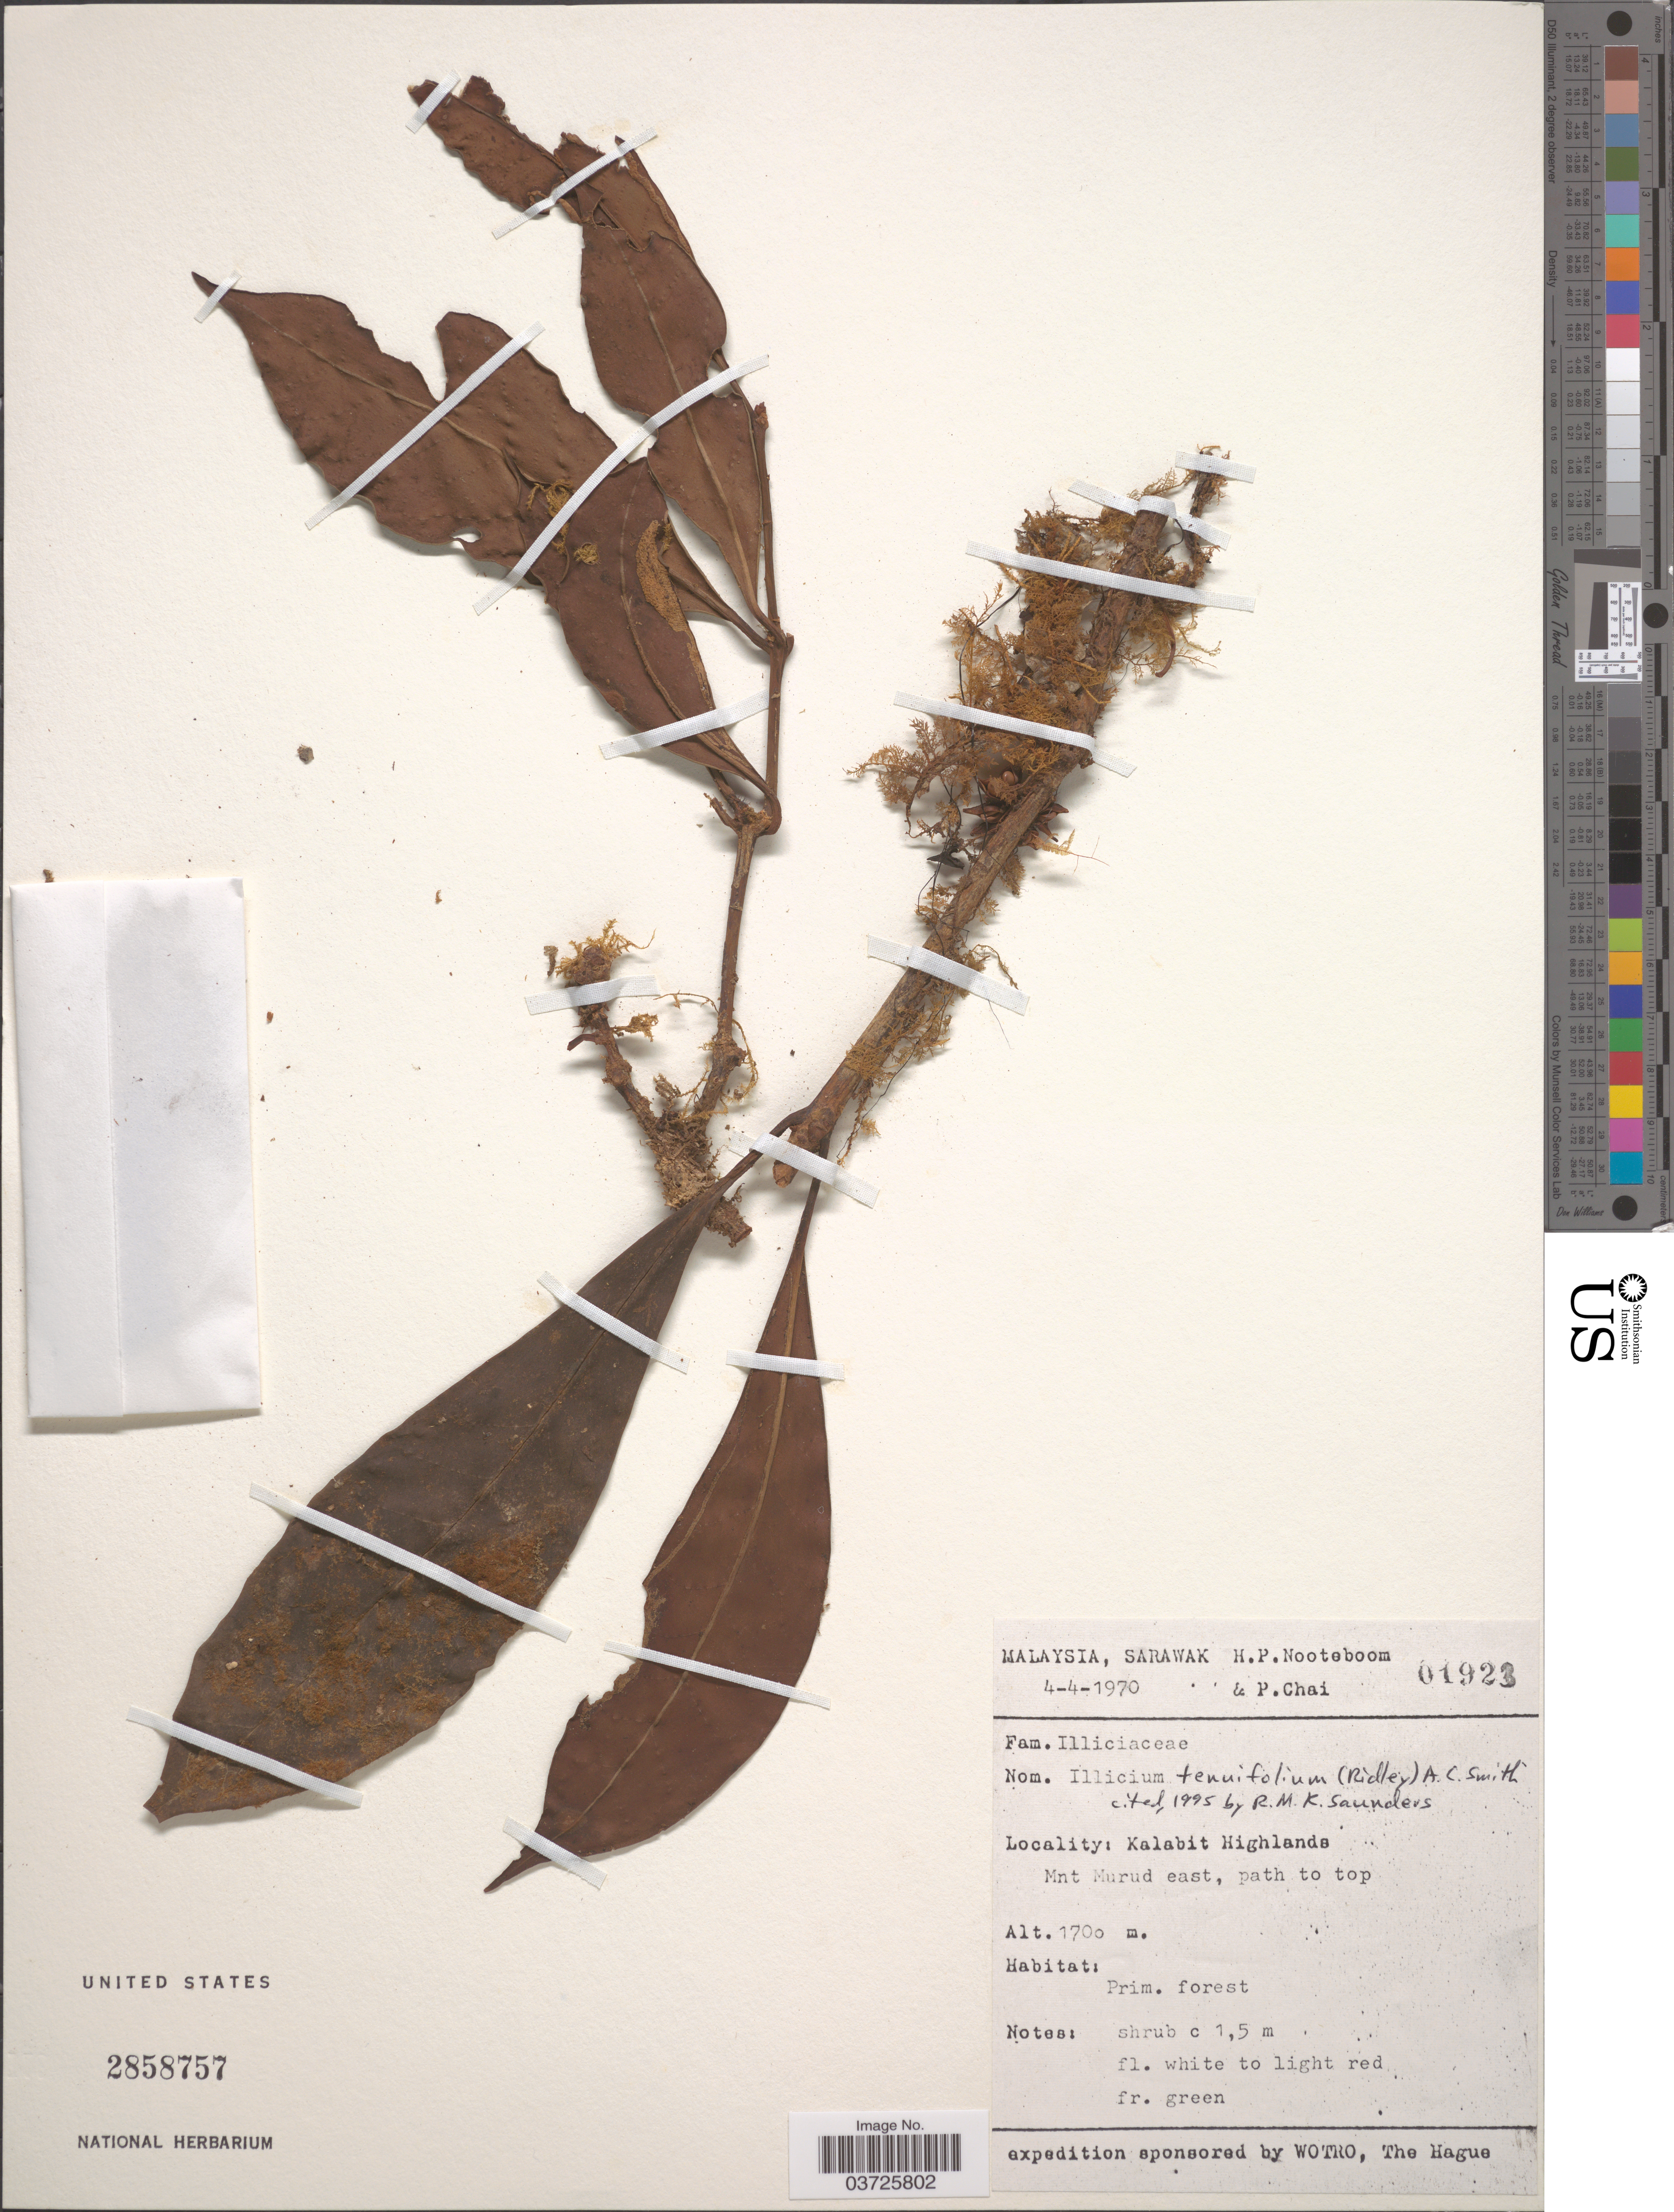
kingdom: Plantae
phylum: Tracheophyta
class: Magnoliopsida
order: Austrobaileyales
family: Schisandraceae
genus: Illicium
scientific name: Illicium tenuifolium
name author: (Ridl.) A.C. Sm.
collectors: H. P. Nooteboom & P. Chai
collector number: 01923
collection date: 1970-04-04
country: Malaysia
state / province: Sarawak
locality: Kalabit Highlands. Mnt Murud east, path to top.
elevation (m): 1700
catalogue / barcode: US 2858757